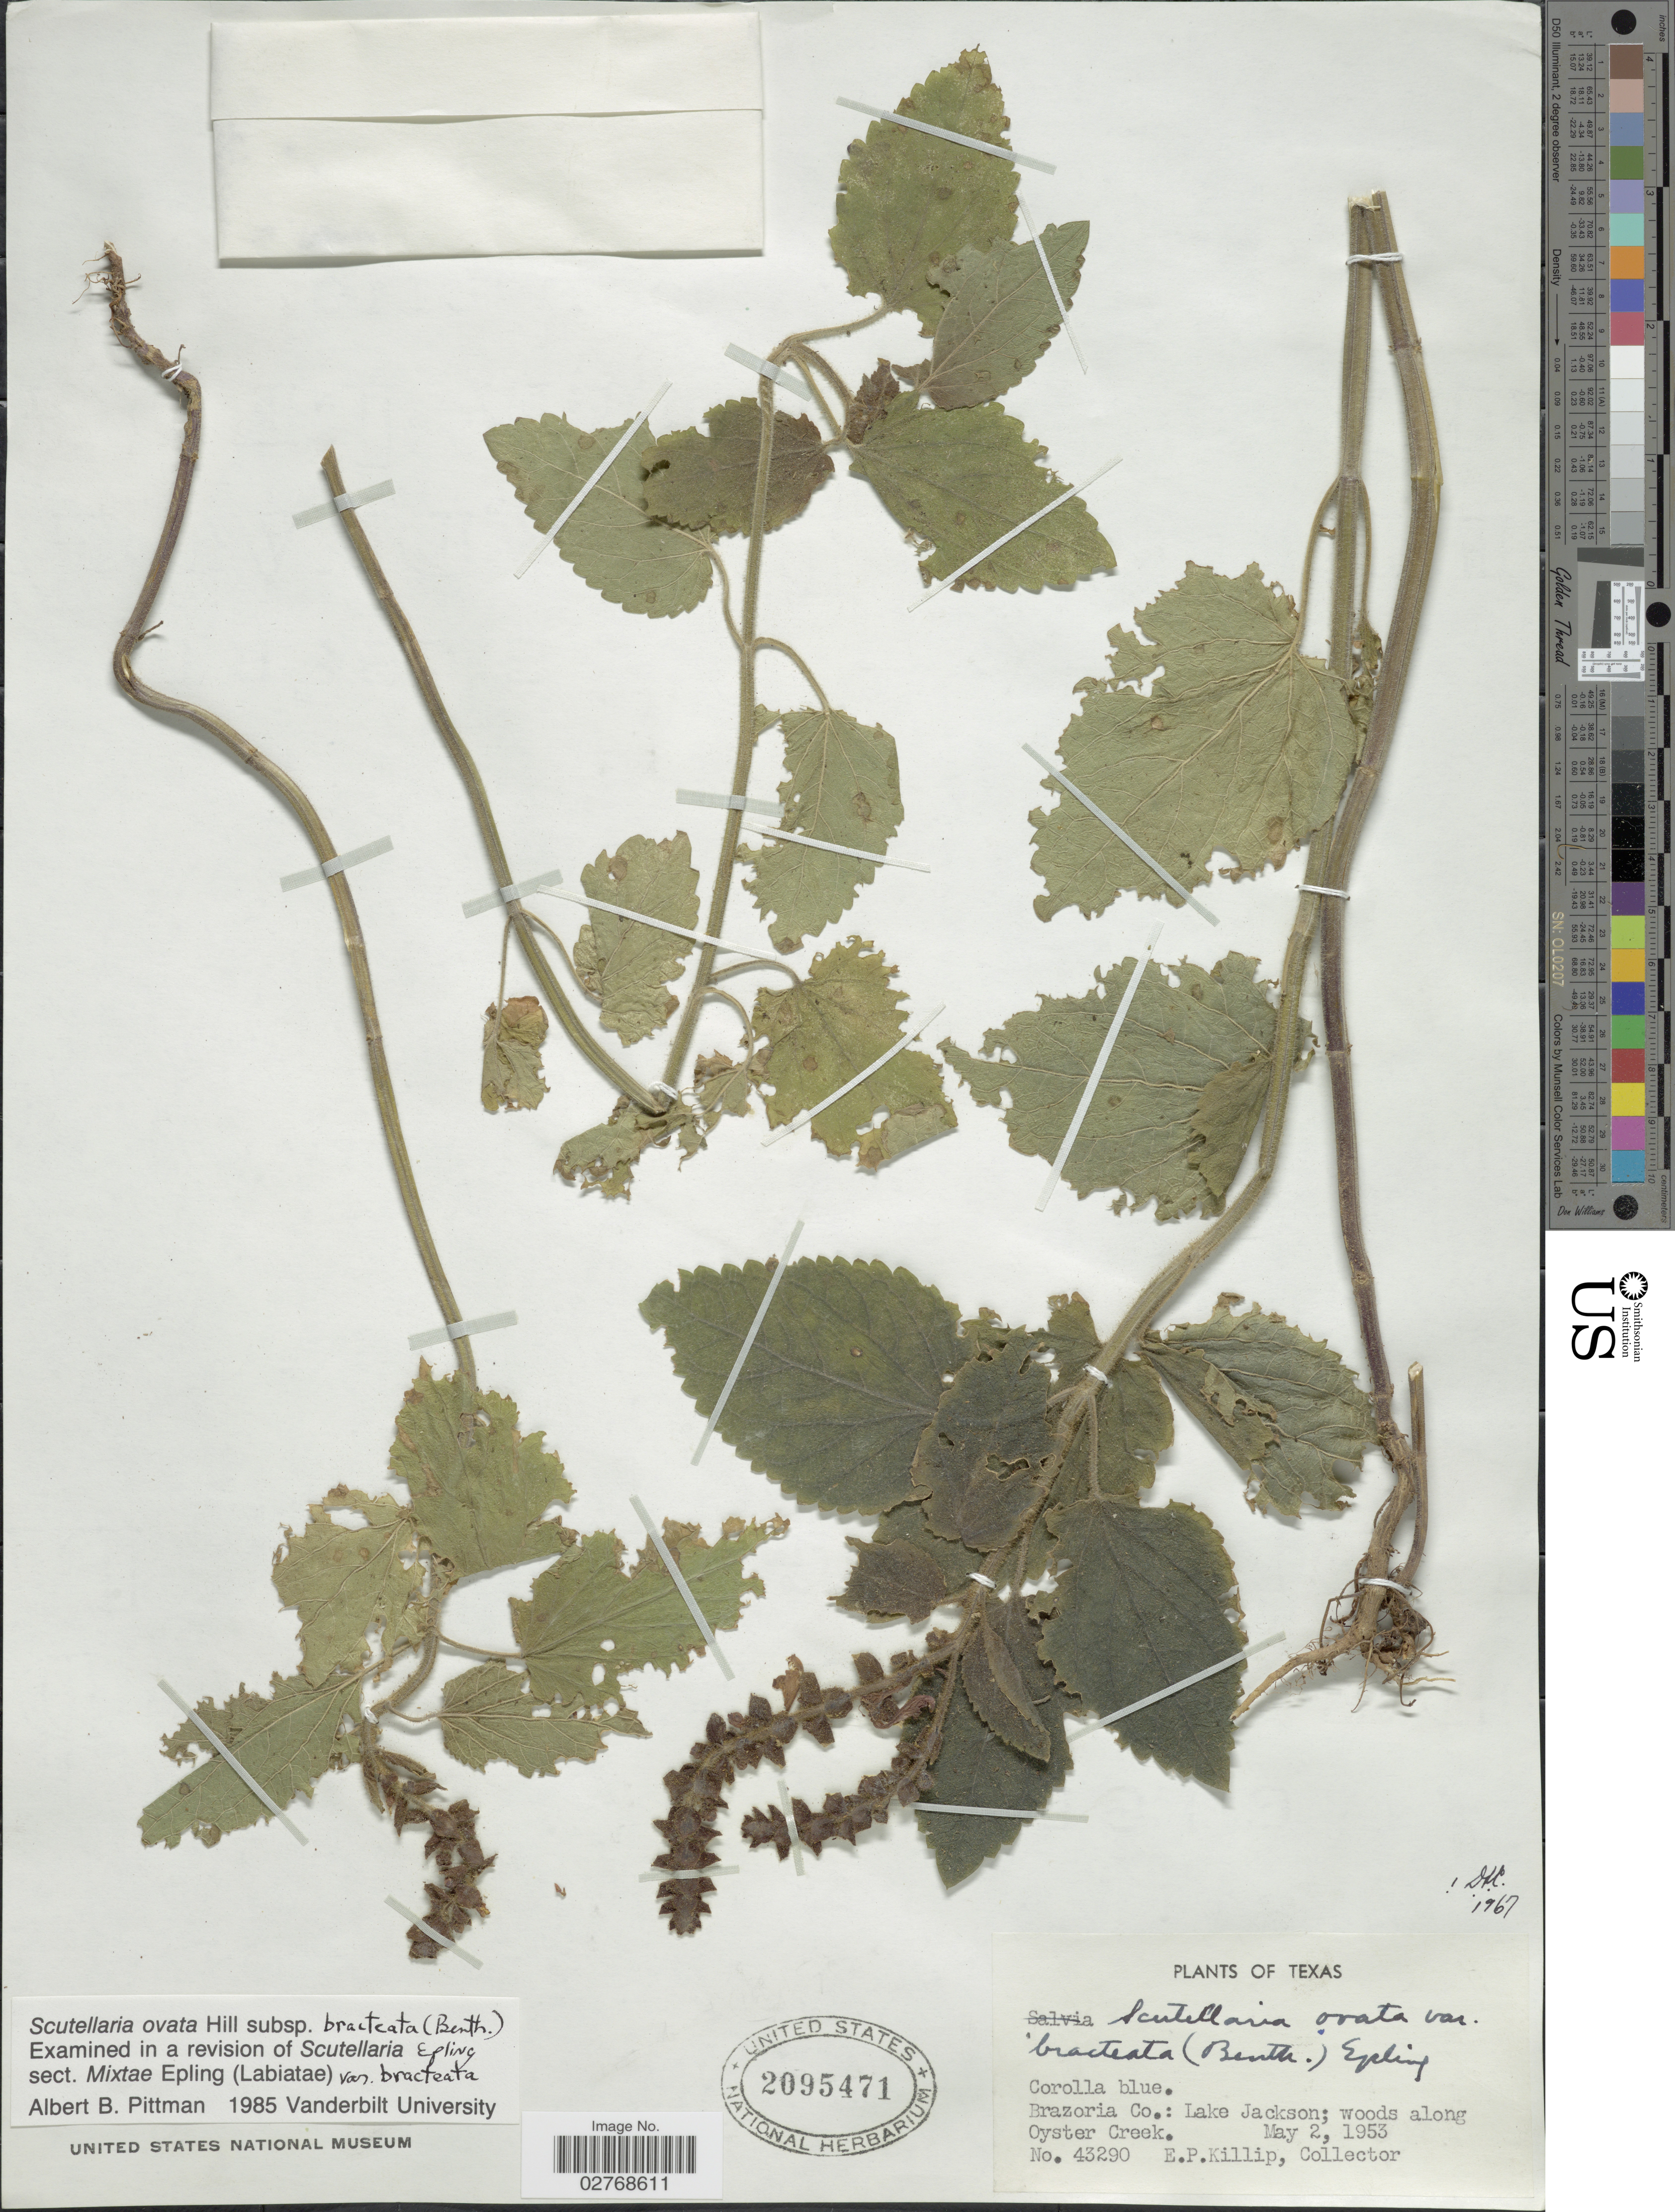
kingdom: Plantae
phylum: Tracheophyta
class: Magnoliopsida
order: Lamiales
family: Lamiaceae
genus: Scutellaria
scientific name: Scutellaria ovata subsp. bracteata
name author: (Benth.) Epling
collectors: E. P. Killip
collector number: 43290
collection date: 1953-05-02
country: United States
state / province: Texas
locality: Brazoria Co.: Lake Jackson; woods along Oyster Creek.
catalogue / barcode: US 2095471